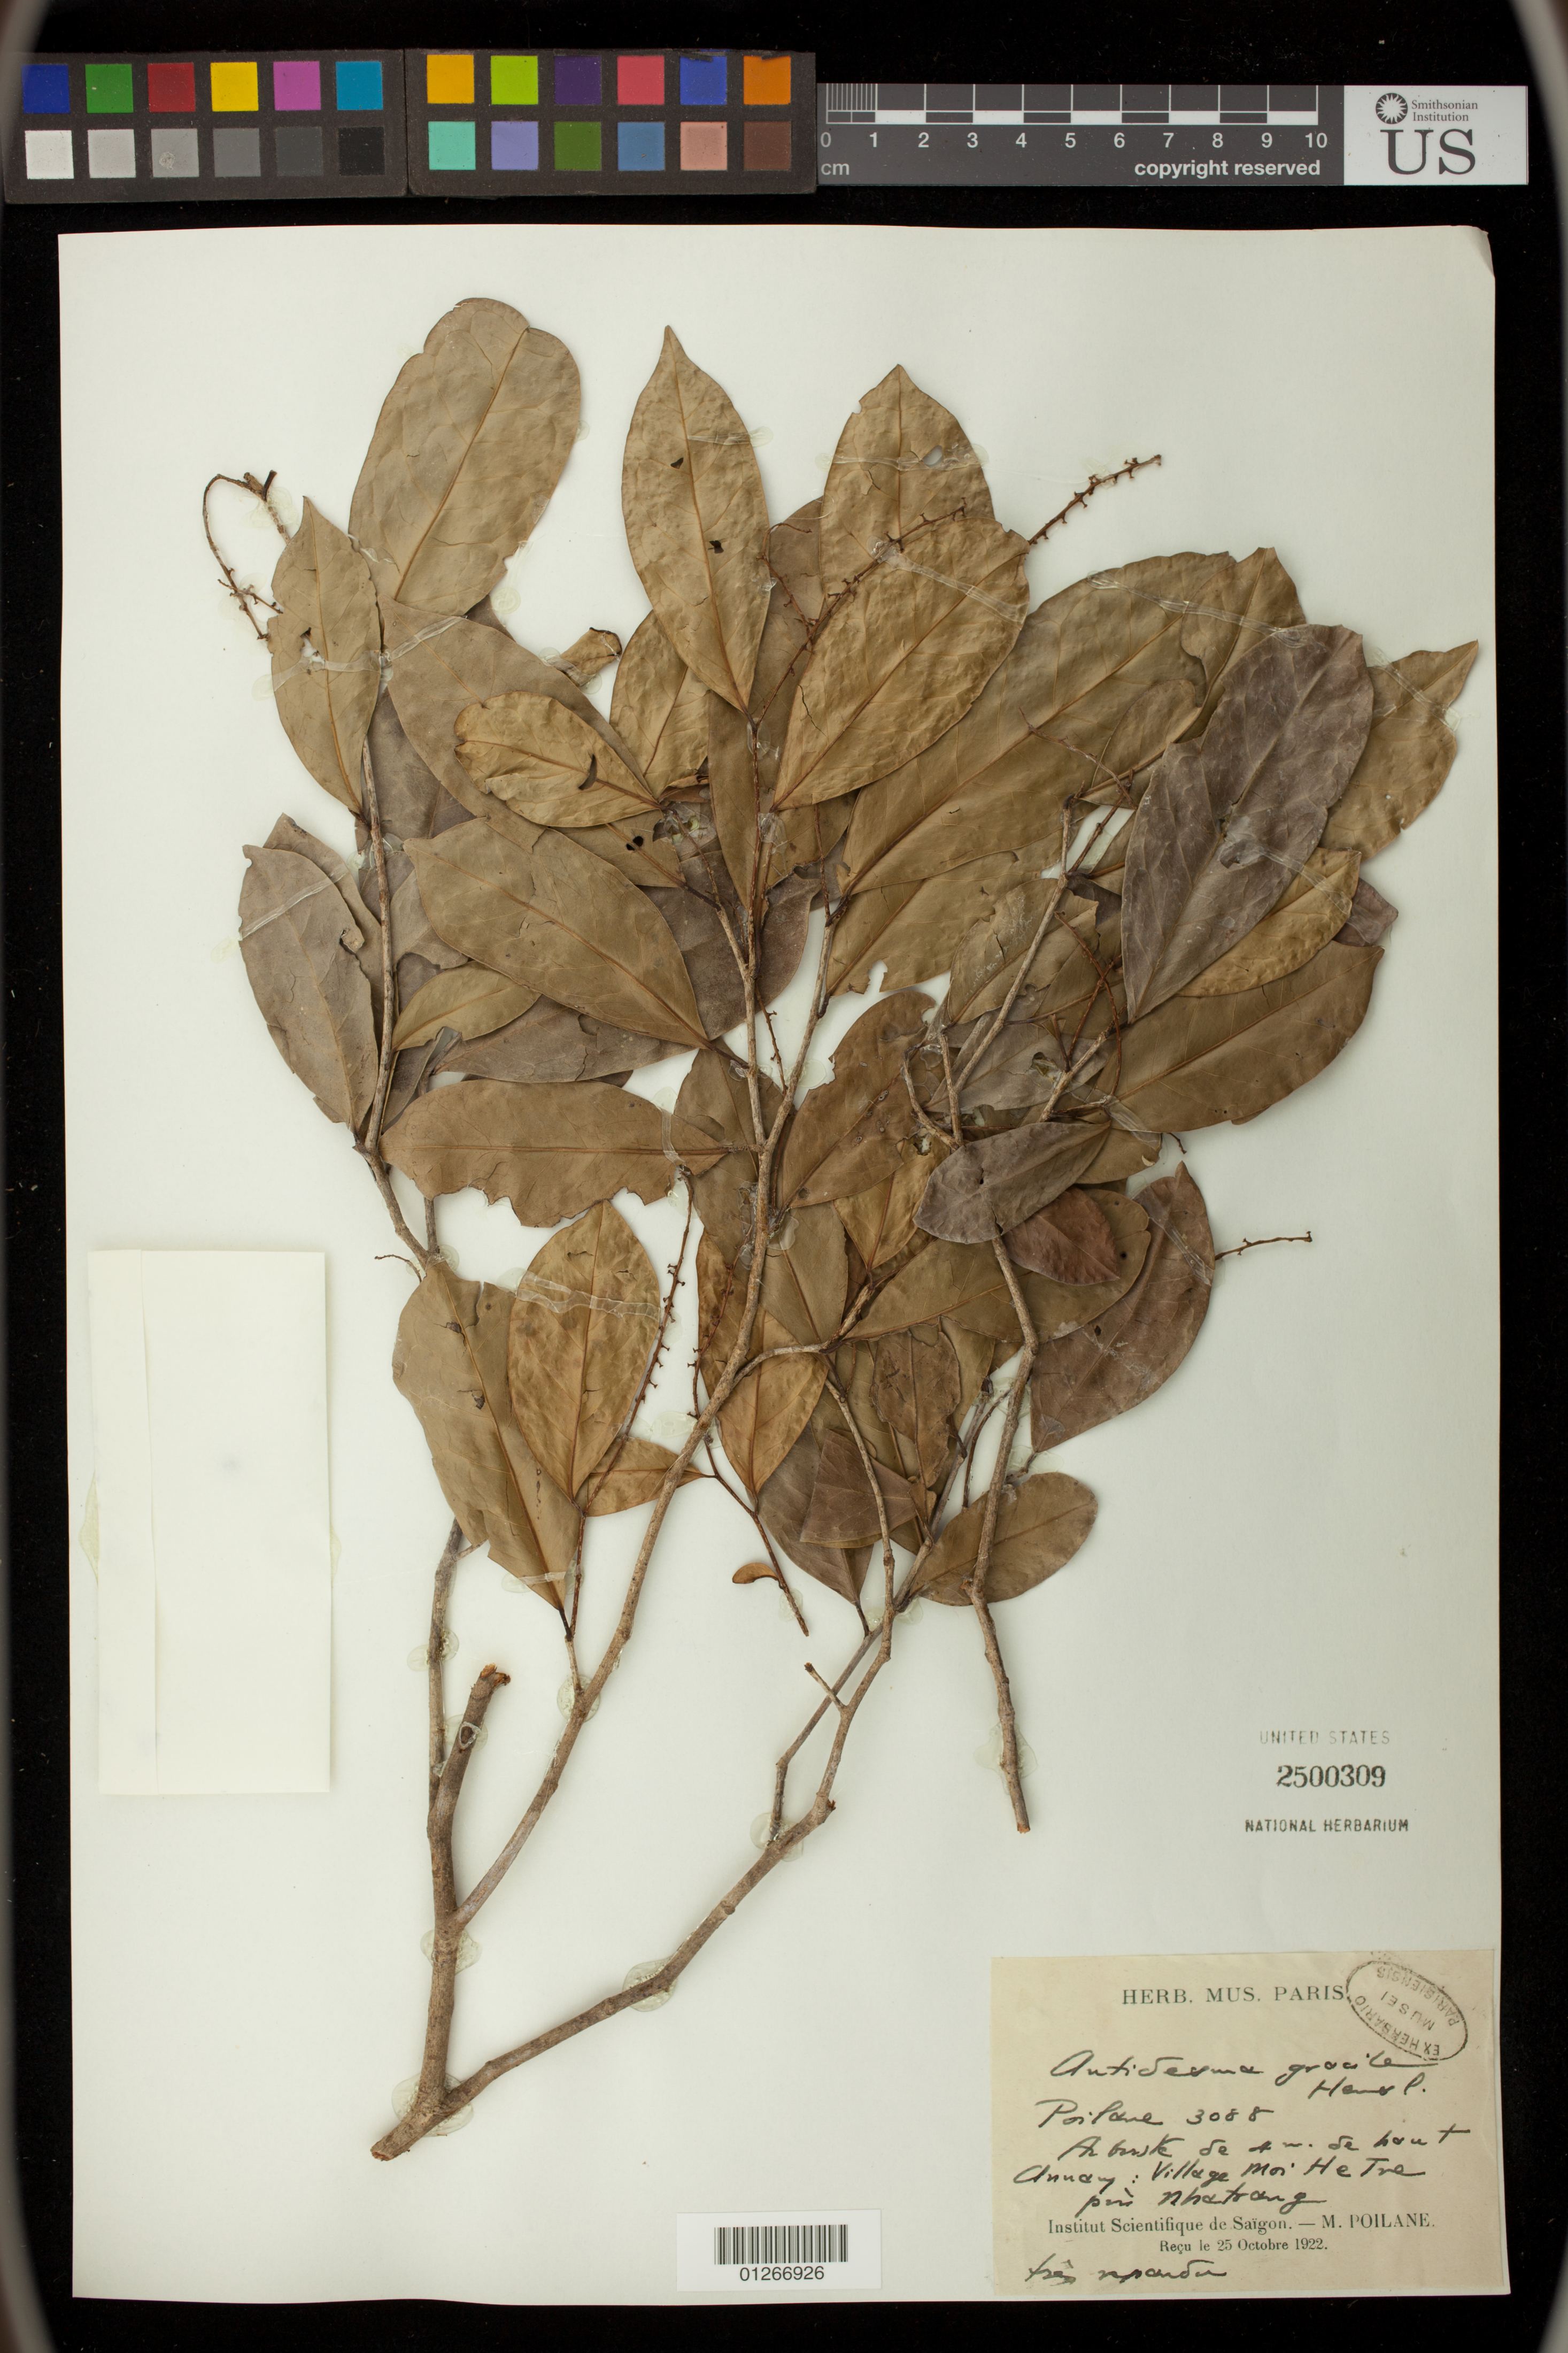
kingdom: Plantae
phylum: Tracheophyta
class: Magnoliopsida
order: Malpighiales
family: Phyllanthaceae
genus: Antidesma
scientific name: Antidesma gracile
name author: Hemsl.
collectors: M. Poilane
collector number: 3088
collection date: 1922-10-25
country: Vietnam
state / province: Khánh Hòa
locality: Moi Hetre village, near Nha Trang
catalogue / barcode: US 2500309